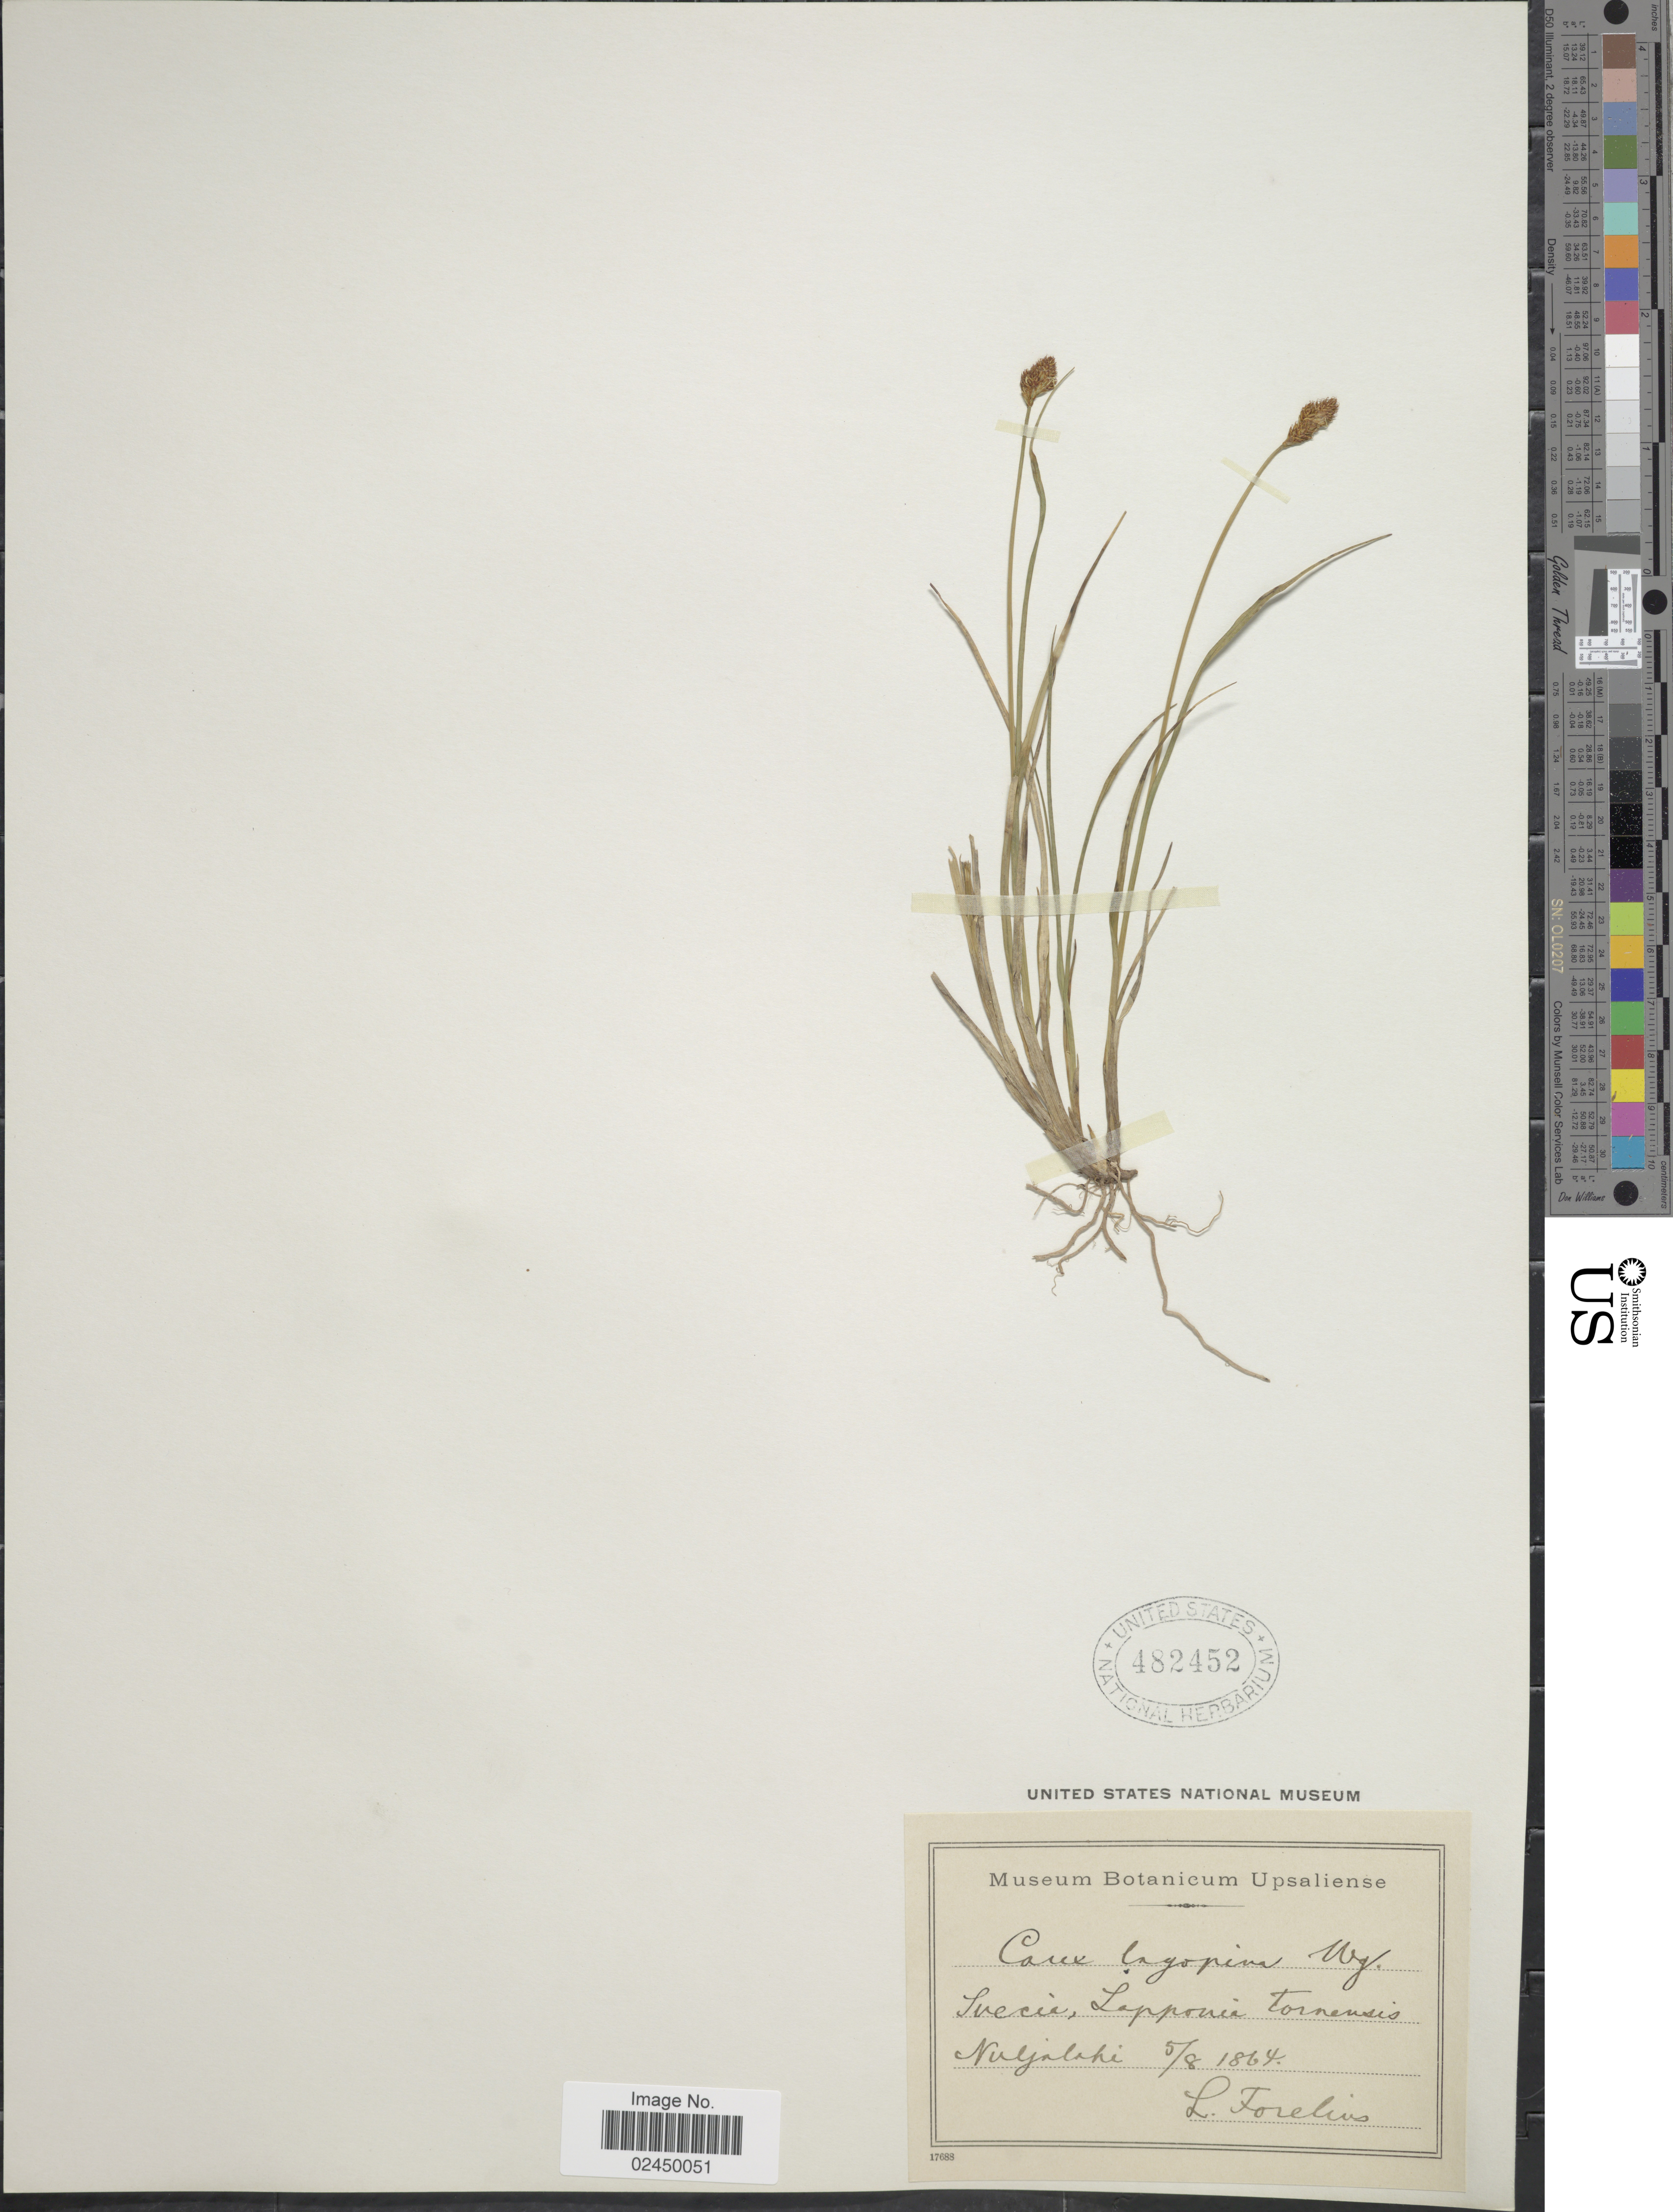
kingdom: Plantae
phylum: Tracheophyta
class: Liliopsida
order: Poales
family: Cyperaceae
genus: Carex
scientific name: Carex lachenalii subsp. lachenalii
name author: Schkuhr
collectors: L. Forelius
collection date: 1864-08-05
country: Sweden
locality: Suecia, Lapponia tornensis Nuljalahi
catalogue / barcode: US 482452